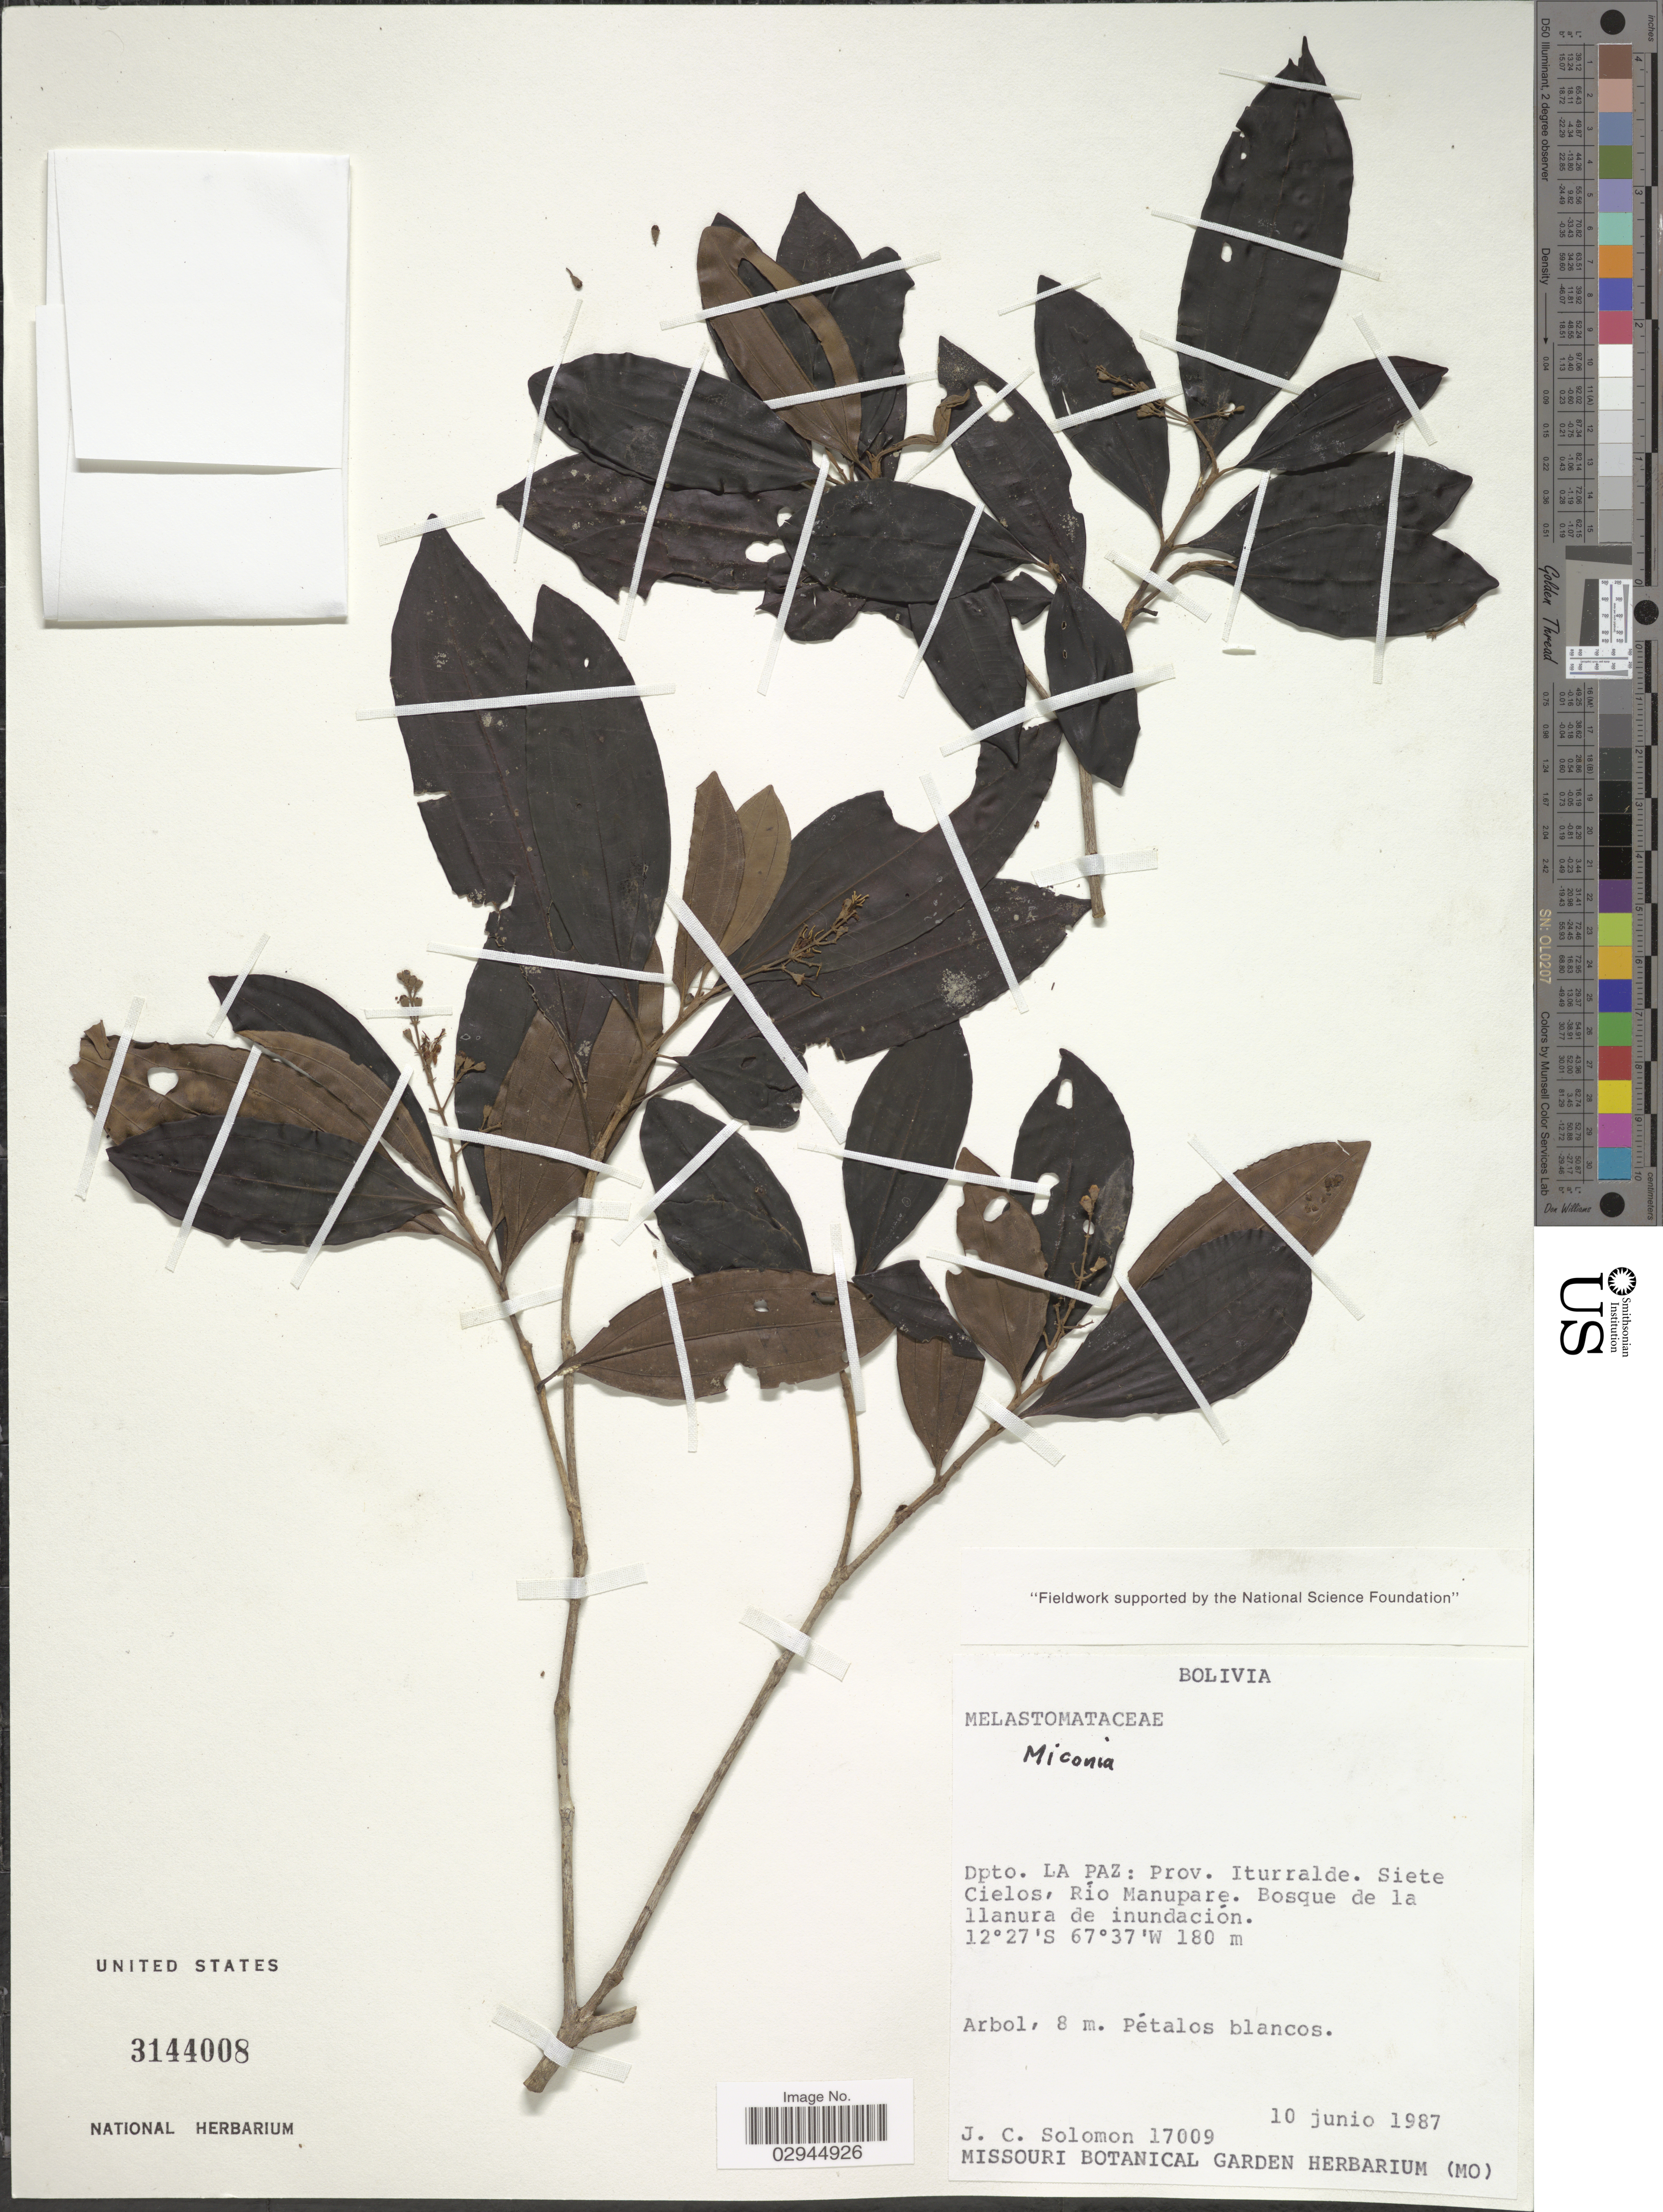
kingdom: Plantae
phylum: Tracheophyta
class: Magnoliopsida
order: Myrtales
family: Melastomataceae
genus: Miconia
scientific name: Miconia sp.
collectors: J. C. Solomon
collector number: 17009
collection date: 1987-06-10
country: Bolivia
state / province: La Paz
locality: Dpto. La Paz: Prov. Iturralde. Siete Cielos, Río Manupare.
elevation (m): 180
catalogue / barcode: US 3144008